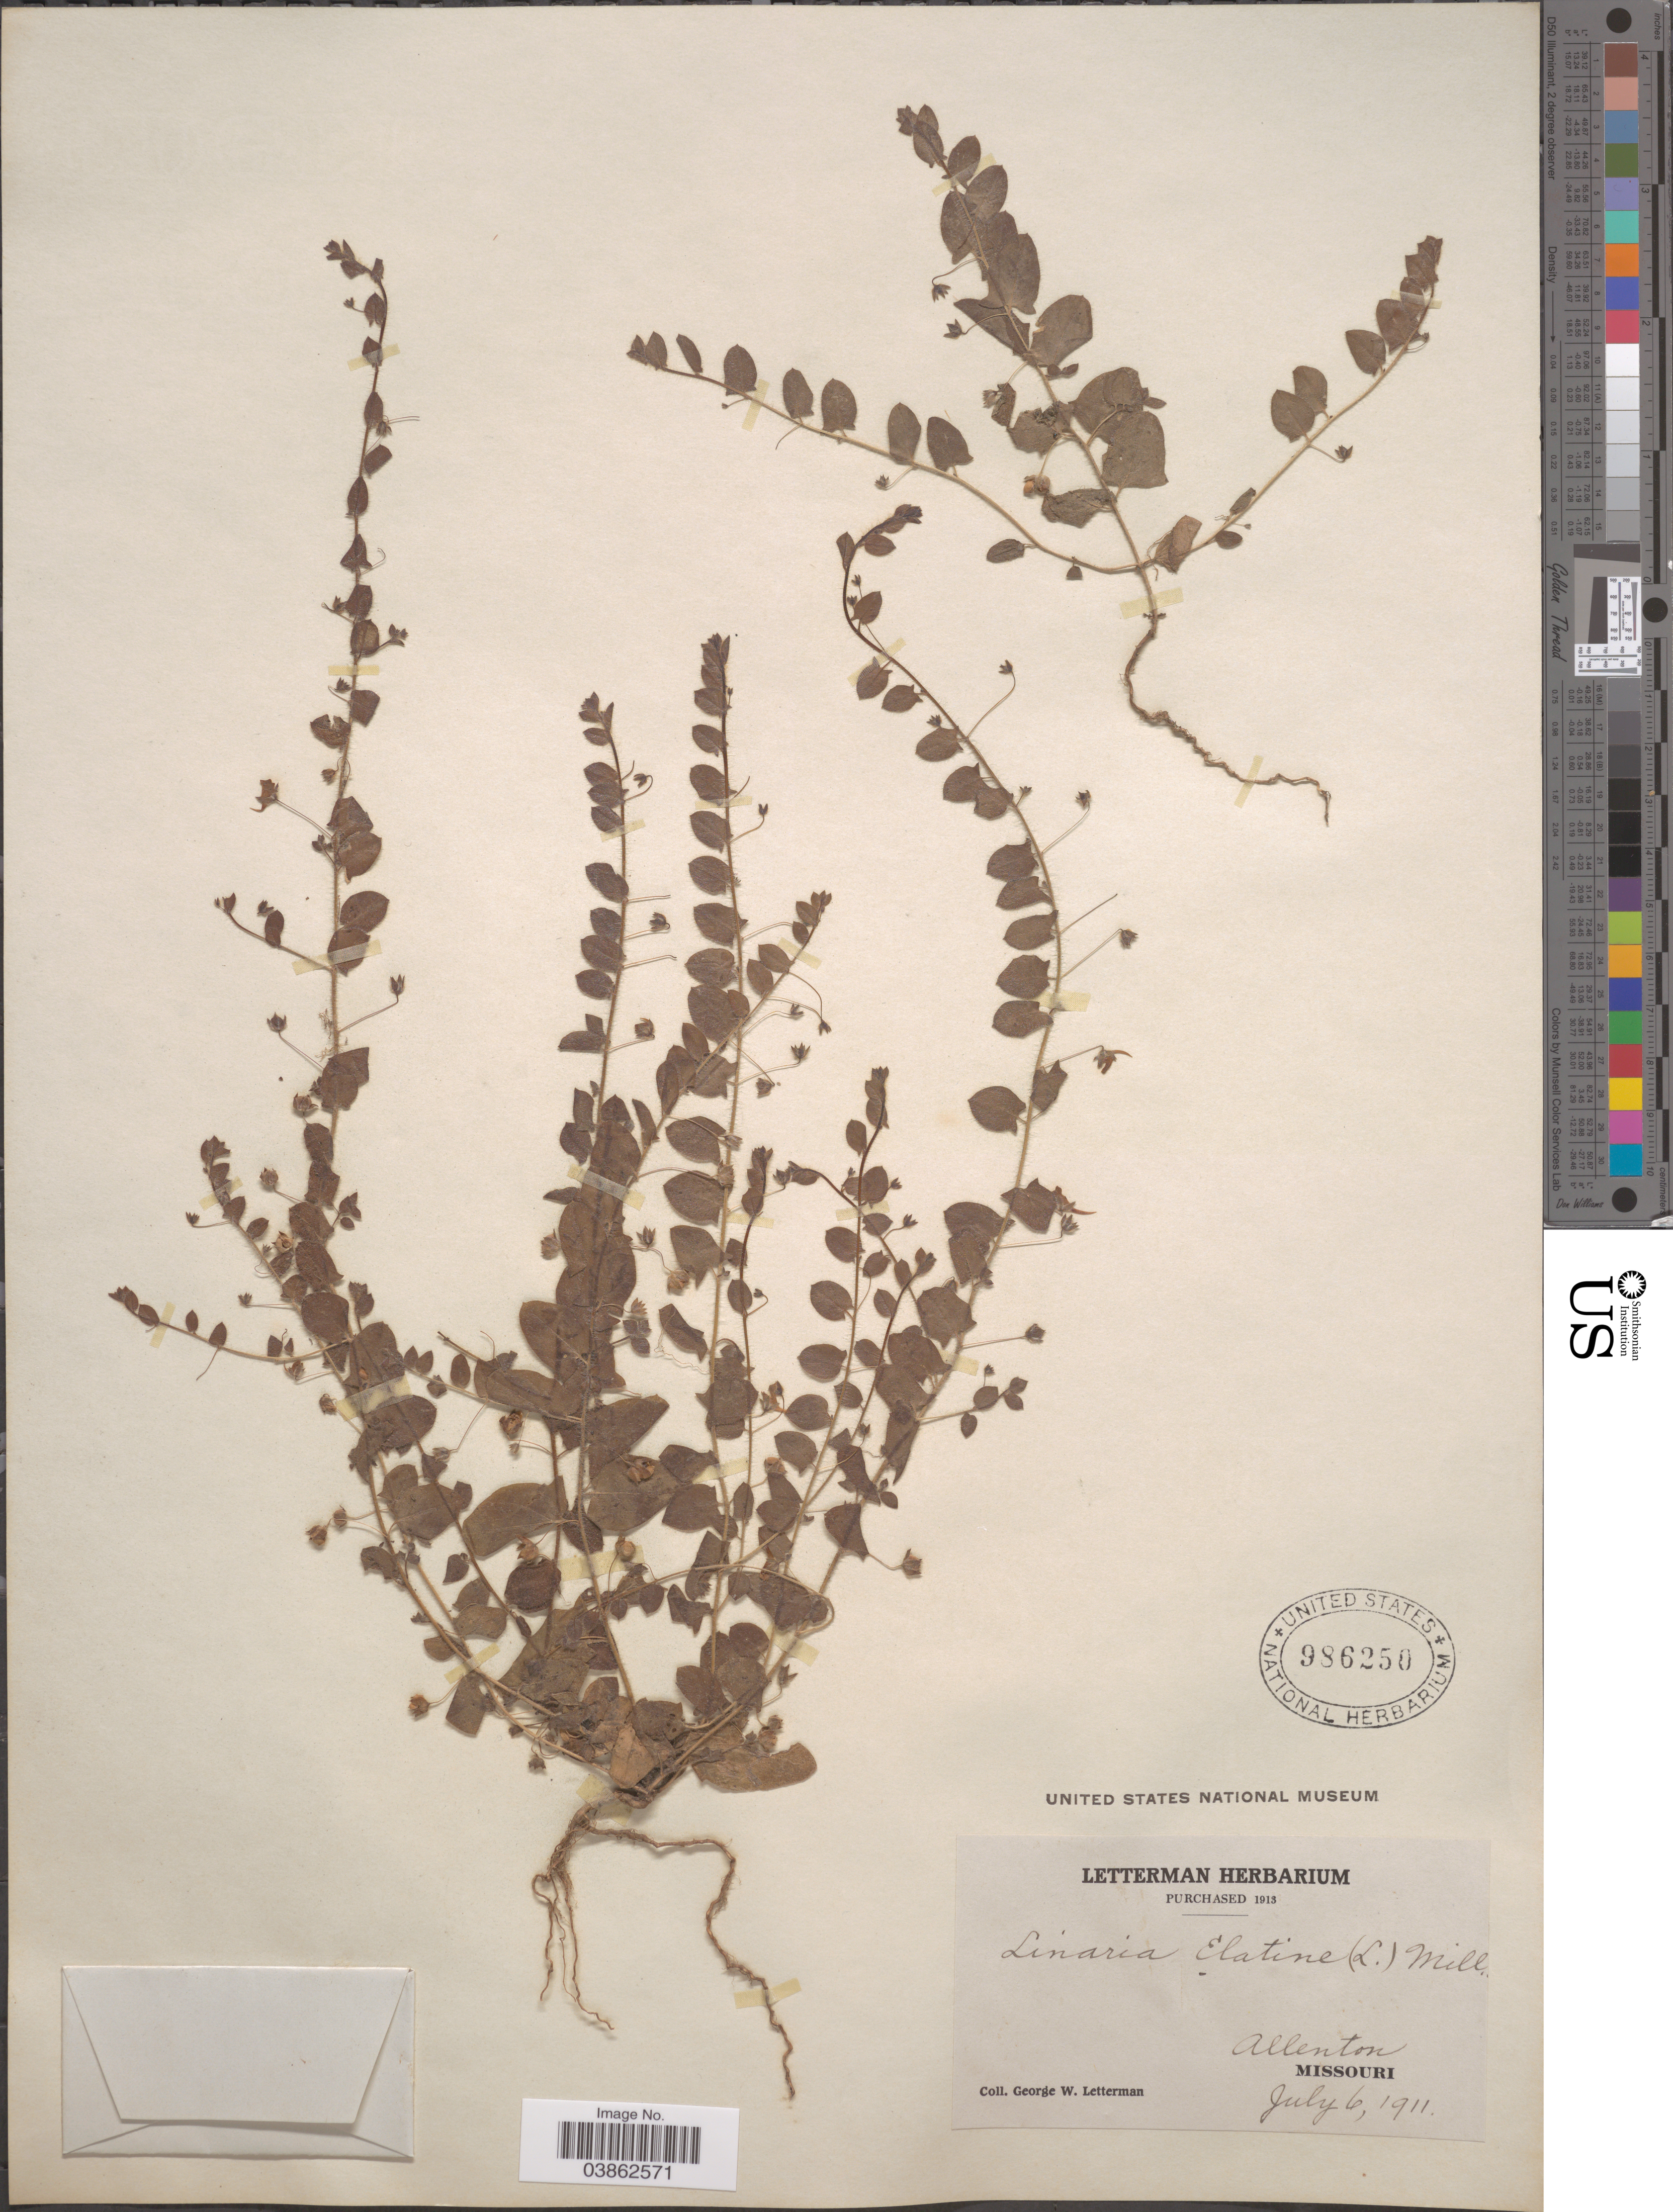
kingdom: Plantae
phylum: Tracheophyta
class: Magnoliopsida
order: Lamiales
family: Plantaginaceae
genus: Kickxia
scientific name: Kickxia elatine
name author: (L.) Dumort.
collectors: G. W. Letterman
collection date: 1911-07-06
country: United States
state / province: Missouri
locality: Allenton.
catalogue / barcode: US 986250